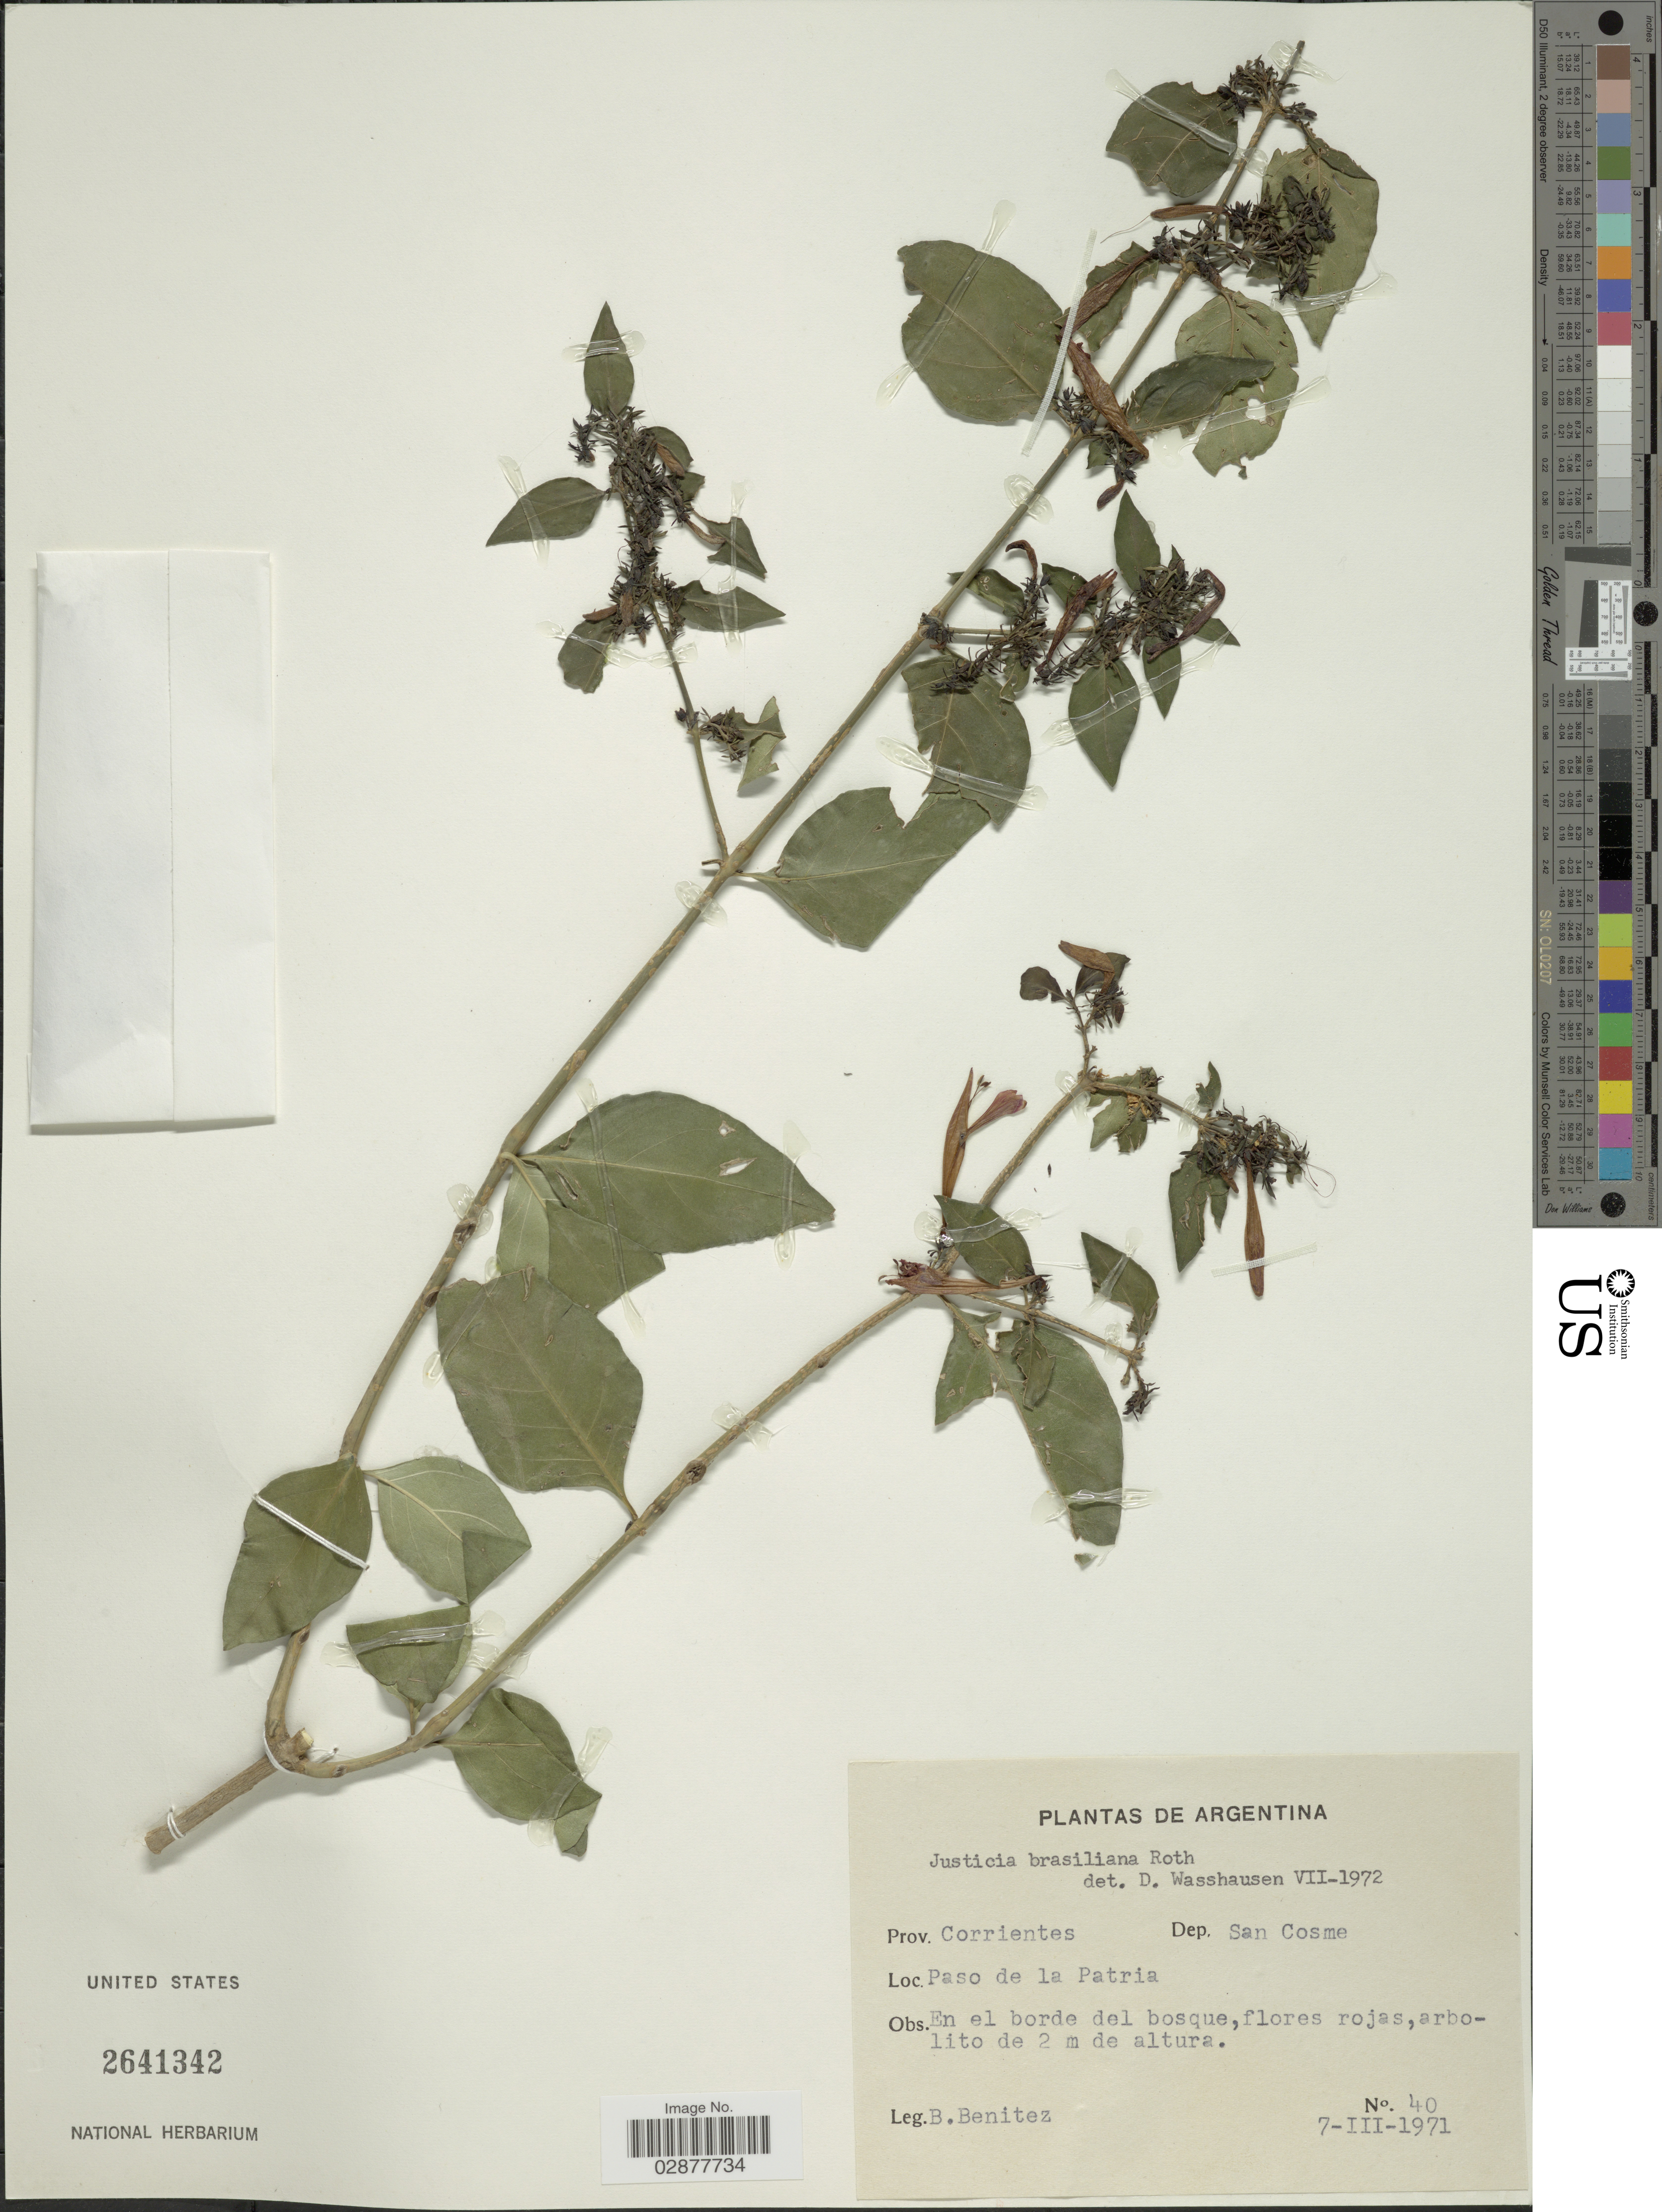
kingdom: Plantae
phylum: Tracheophyta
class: Magnoliopsida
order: Lamiales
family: Acanthaceae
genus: Justicia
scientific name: Justicia brasiliana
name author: Roth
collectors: B. Benítez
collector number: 40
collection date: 1971-03-07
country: Argentina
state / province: Corrientes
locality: Prov. Corrientes, Dep. Dan Cosme. Paso de la Patria.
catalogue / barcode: US 2641342